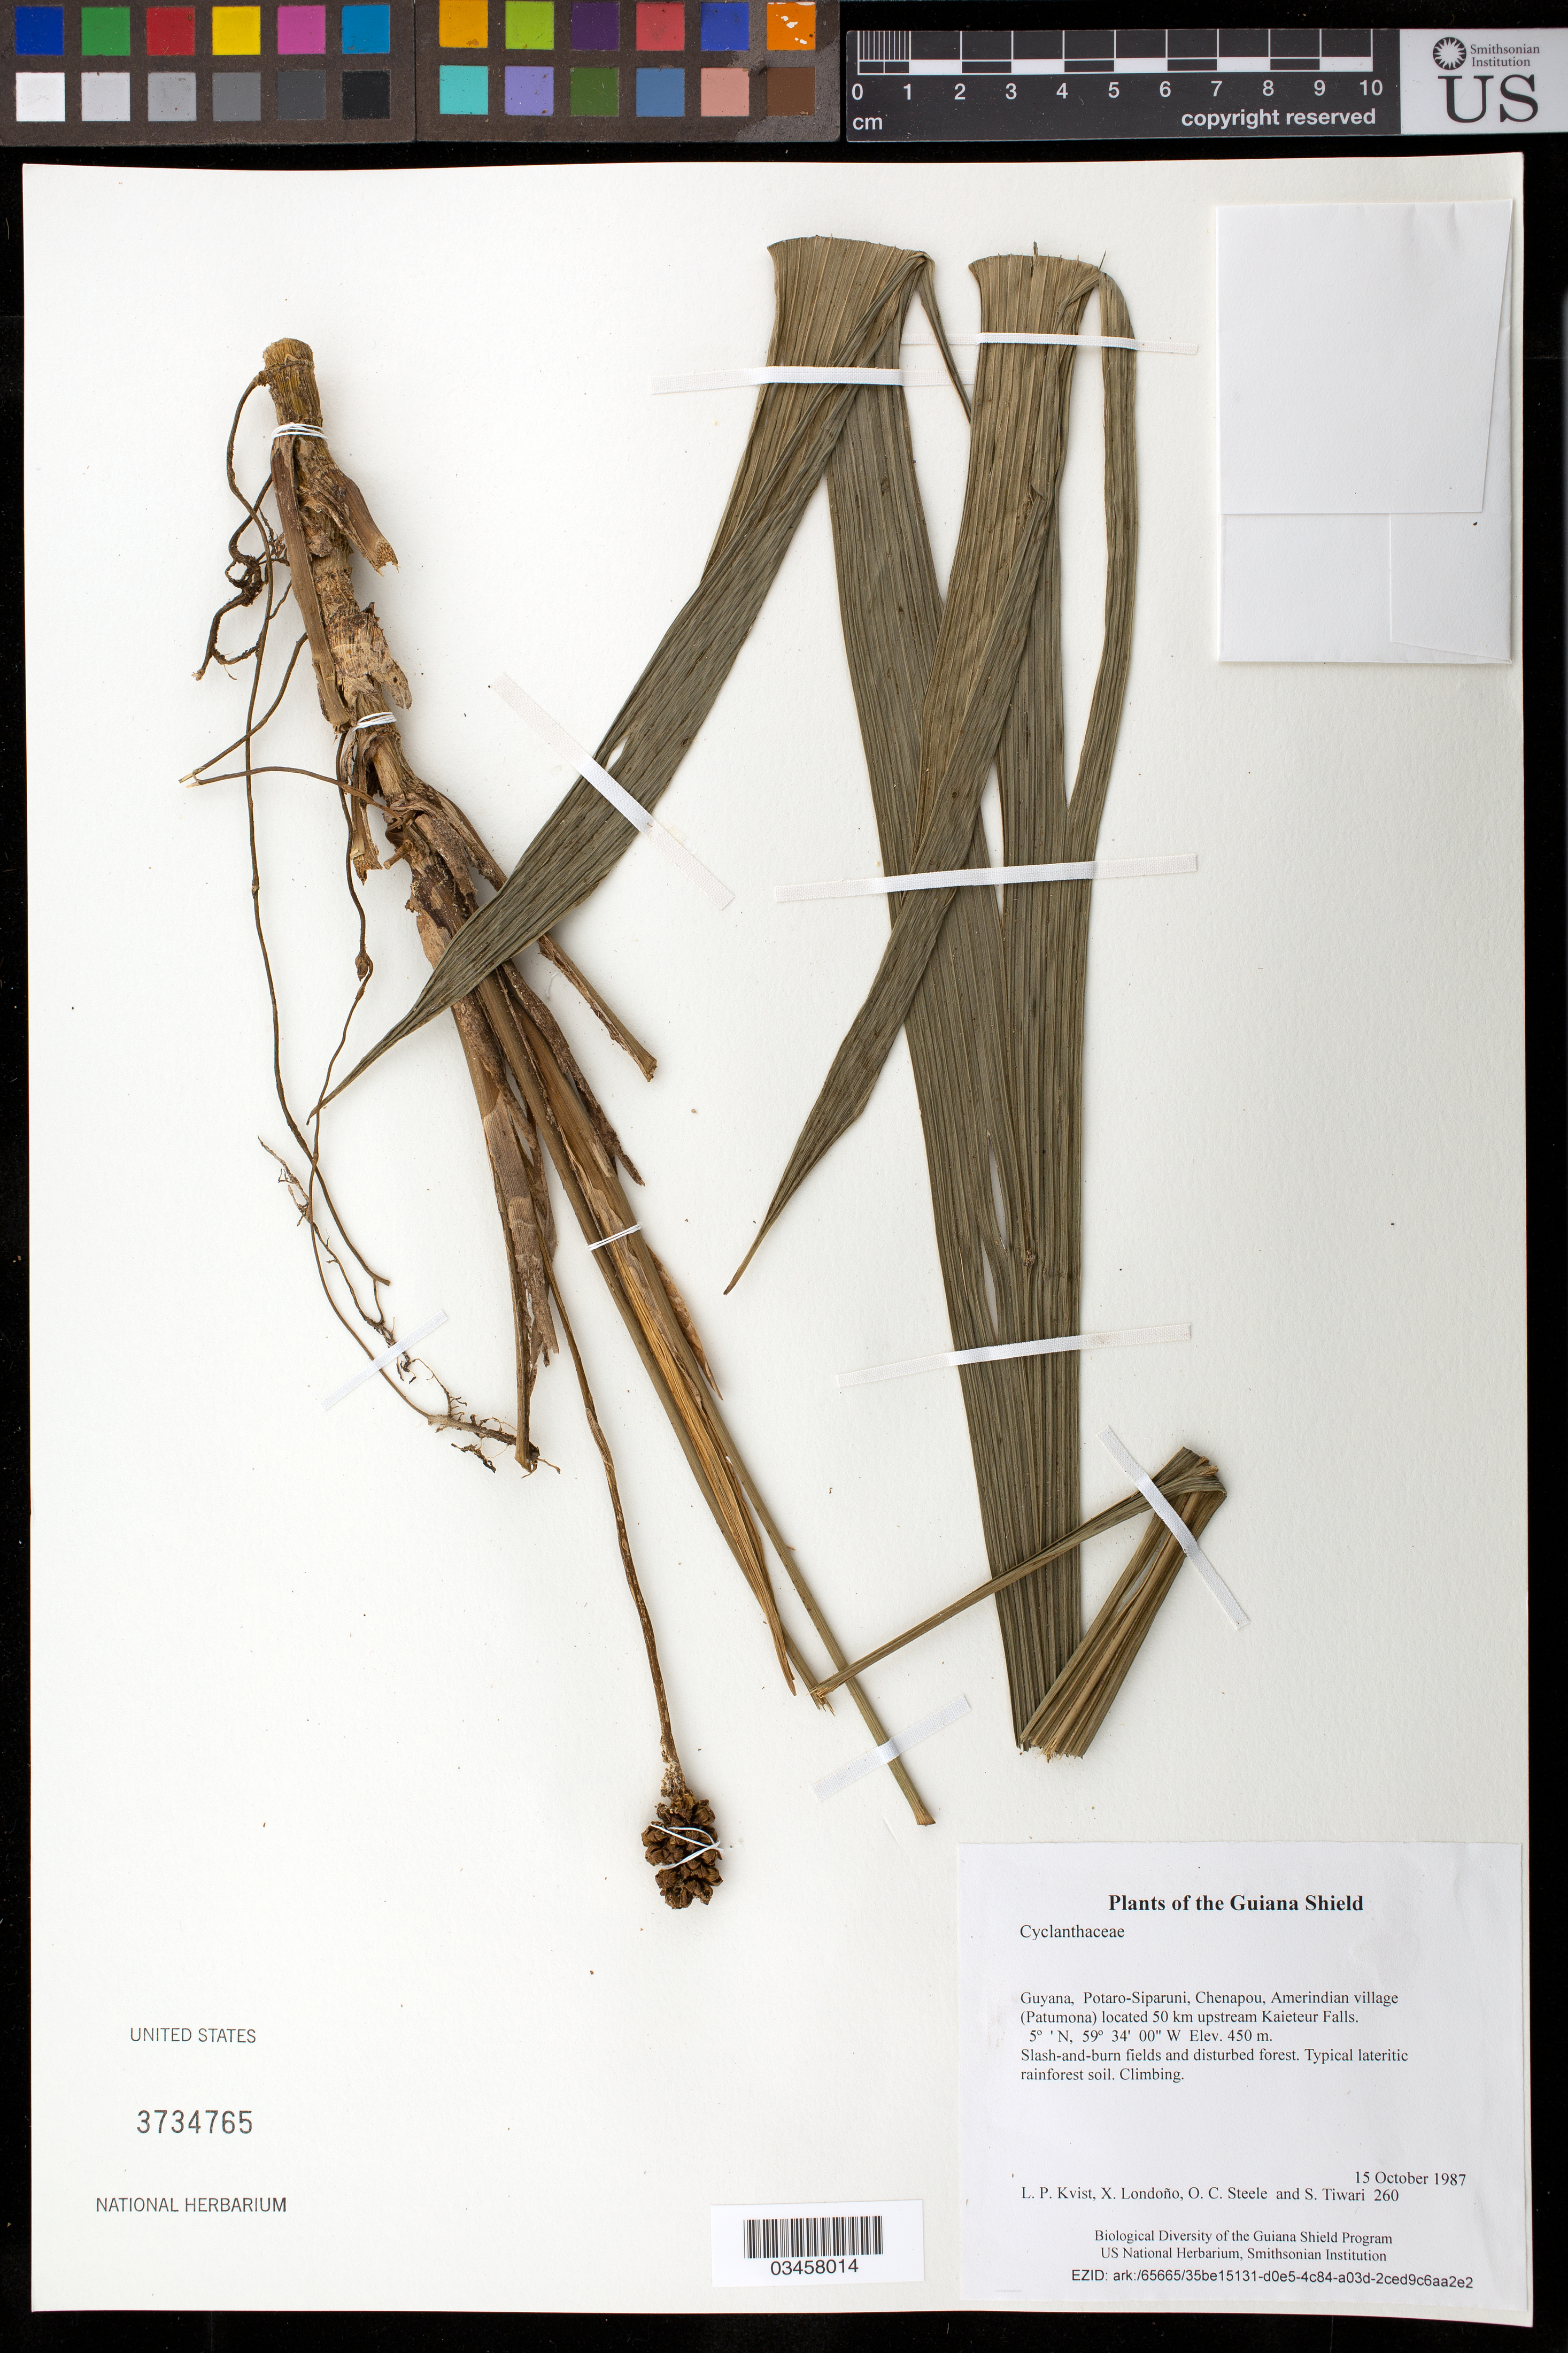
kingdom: Plantae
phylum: Tracheophyta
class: Liliopsida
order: Pandanales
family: Cyclanthaceae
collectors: L. P. Kvist, X. Londoño, O. C. Steele & S. Tiwari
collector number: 260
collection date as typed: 15 October 1987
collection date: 1987-10-15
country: Guyana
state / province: Potaro-Siparuni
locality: Chenapou, Amerindian village (Patumona) located 50 km upstream Kaieteur Falls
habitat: Slash-and-burn fields and disturbed forest. Typical lateritic rainforest soil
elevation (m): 450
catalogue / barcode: US 3734765